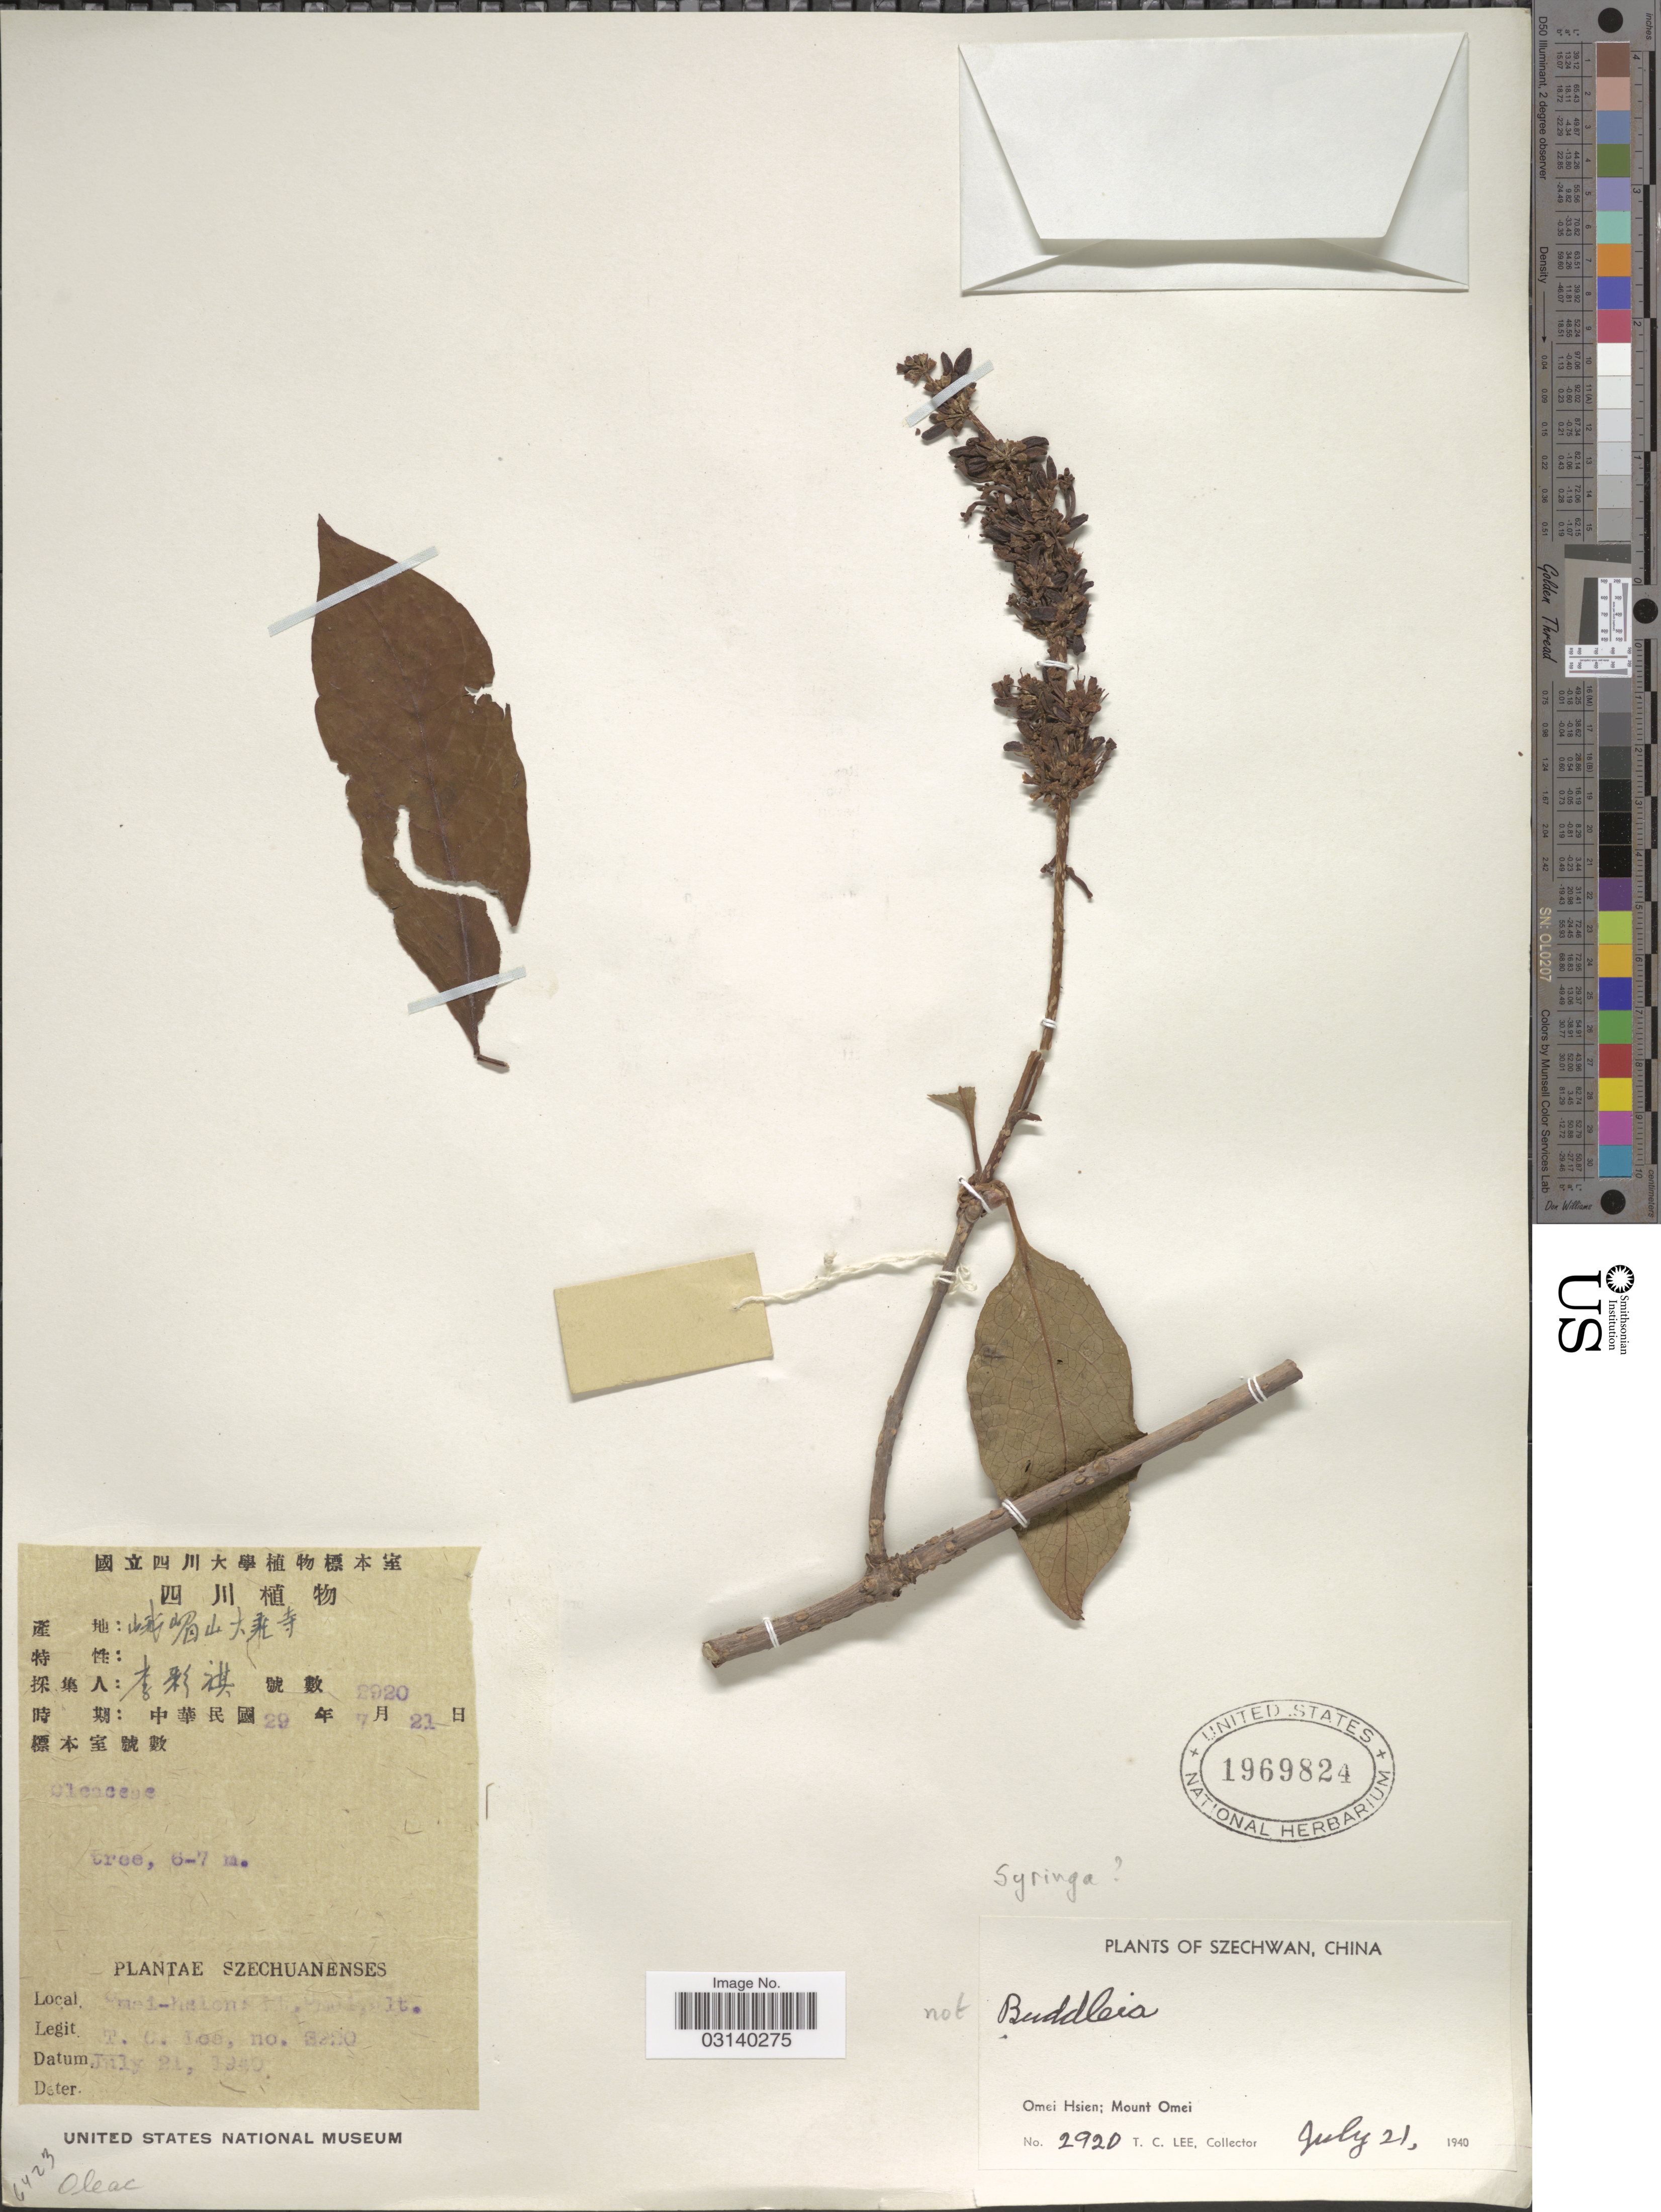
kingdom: Plantae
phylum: Tracheophyta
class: Magnoliopsida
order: Lamiales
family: Oleaceae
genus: Syringa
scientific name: Syringa sp.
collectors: T. Lee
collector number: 2920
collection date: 1940-07-21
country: China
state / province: Sichuan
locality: Szechwan. Omie Hsien; Mount Omei.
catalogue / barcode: US 1969824